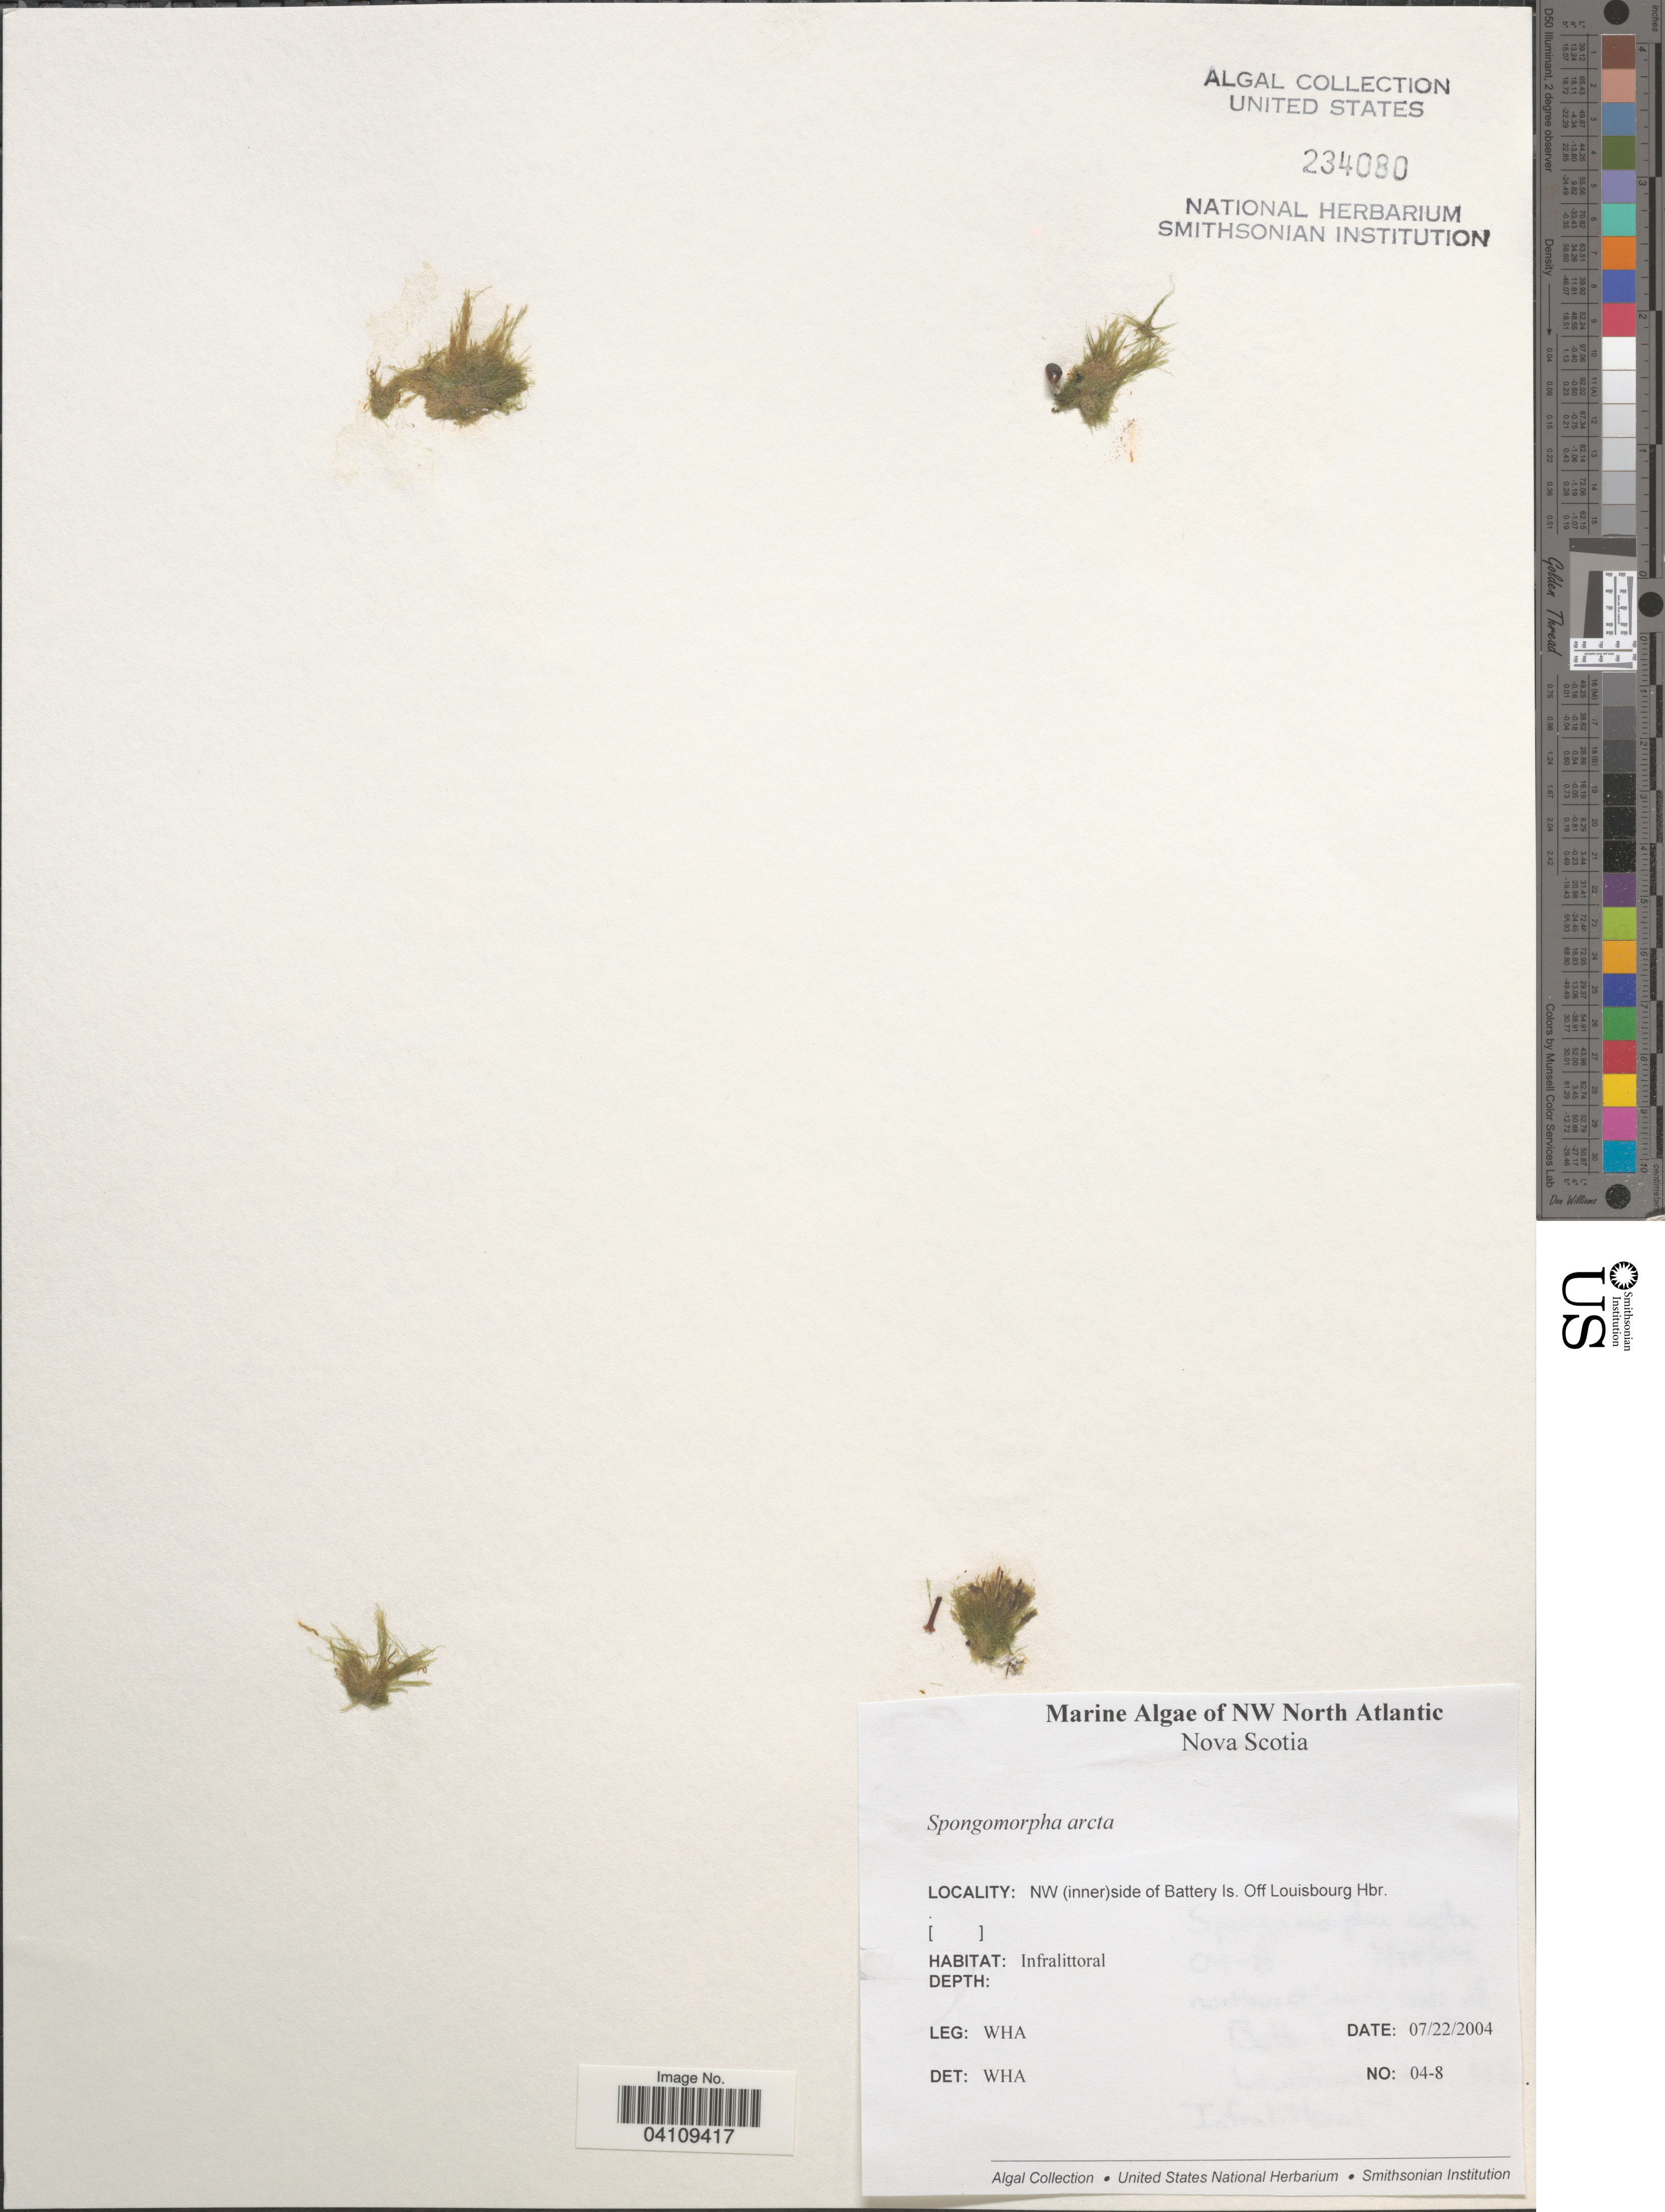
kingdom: Plantae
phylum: Chlorophyta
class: Ulvophyceae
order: Ulotrichales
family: Ulotrichaceae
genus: Acrosiphonia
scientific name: Acrosiphonia arcta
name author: (Dillwyn) Gain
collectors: W. H. Adey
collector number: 04-8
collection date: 2004-07-22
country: Canada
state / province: Nova Scotia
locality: NW North Atlantic. NW (inner) side of Battery Is. Off Louisbourg Hbr.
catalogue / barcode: US 234080